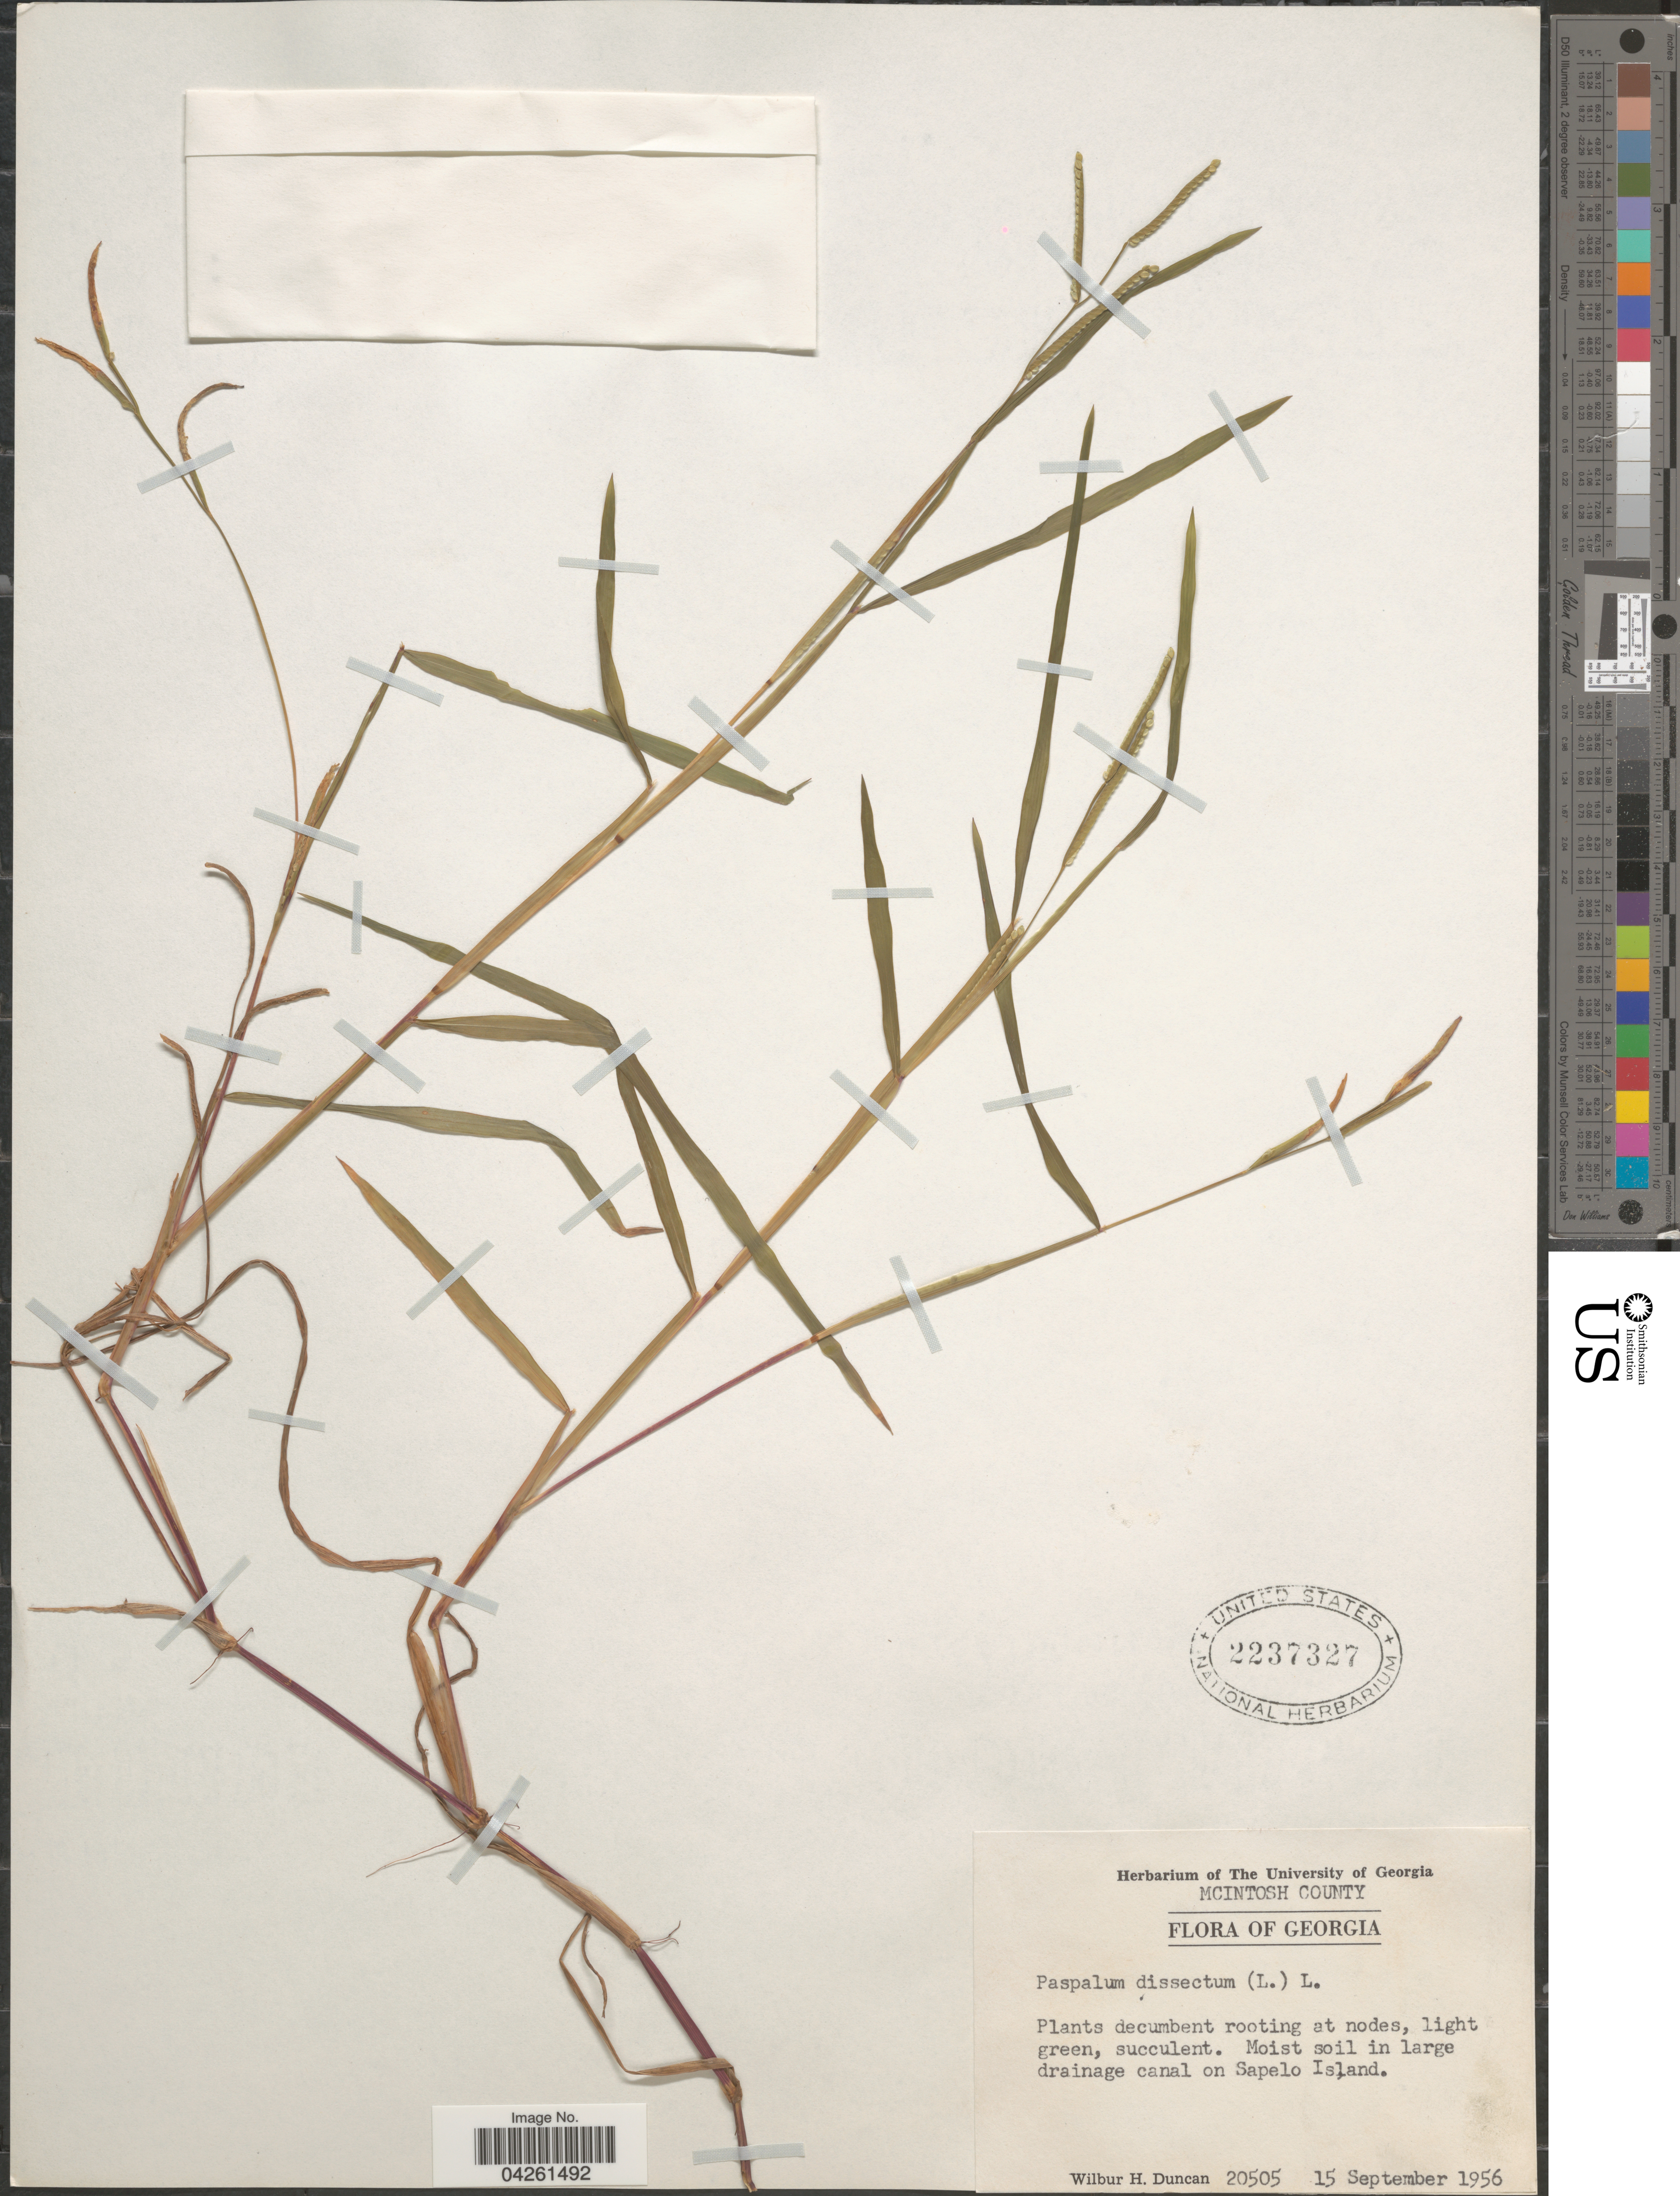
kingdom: Plantae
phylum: Tracheophyta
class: Liliopsida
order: Poales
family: Poaceae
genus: Paspalum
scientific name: Paspalum dissectum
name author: (L.) L.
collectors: W. H. Duncan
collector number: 20505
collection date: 1956-09-15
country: United States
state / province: Georgia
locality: Mcintosh County. Moist soil in large drainage canal on Sapelo Island.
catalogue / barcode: US 2237327